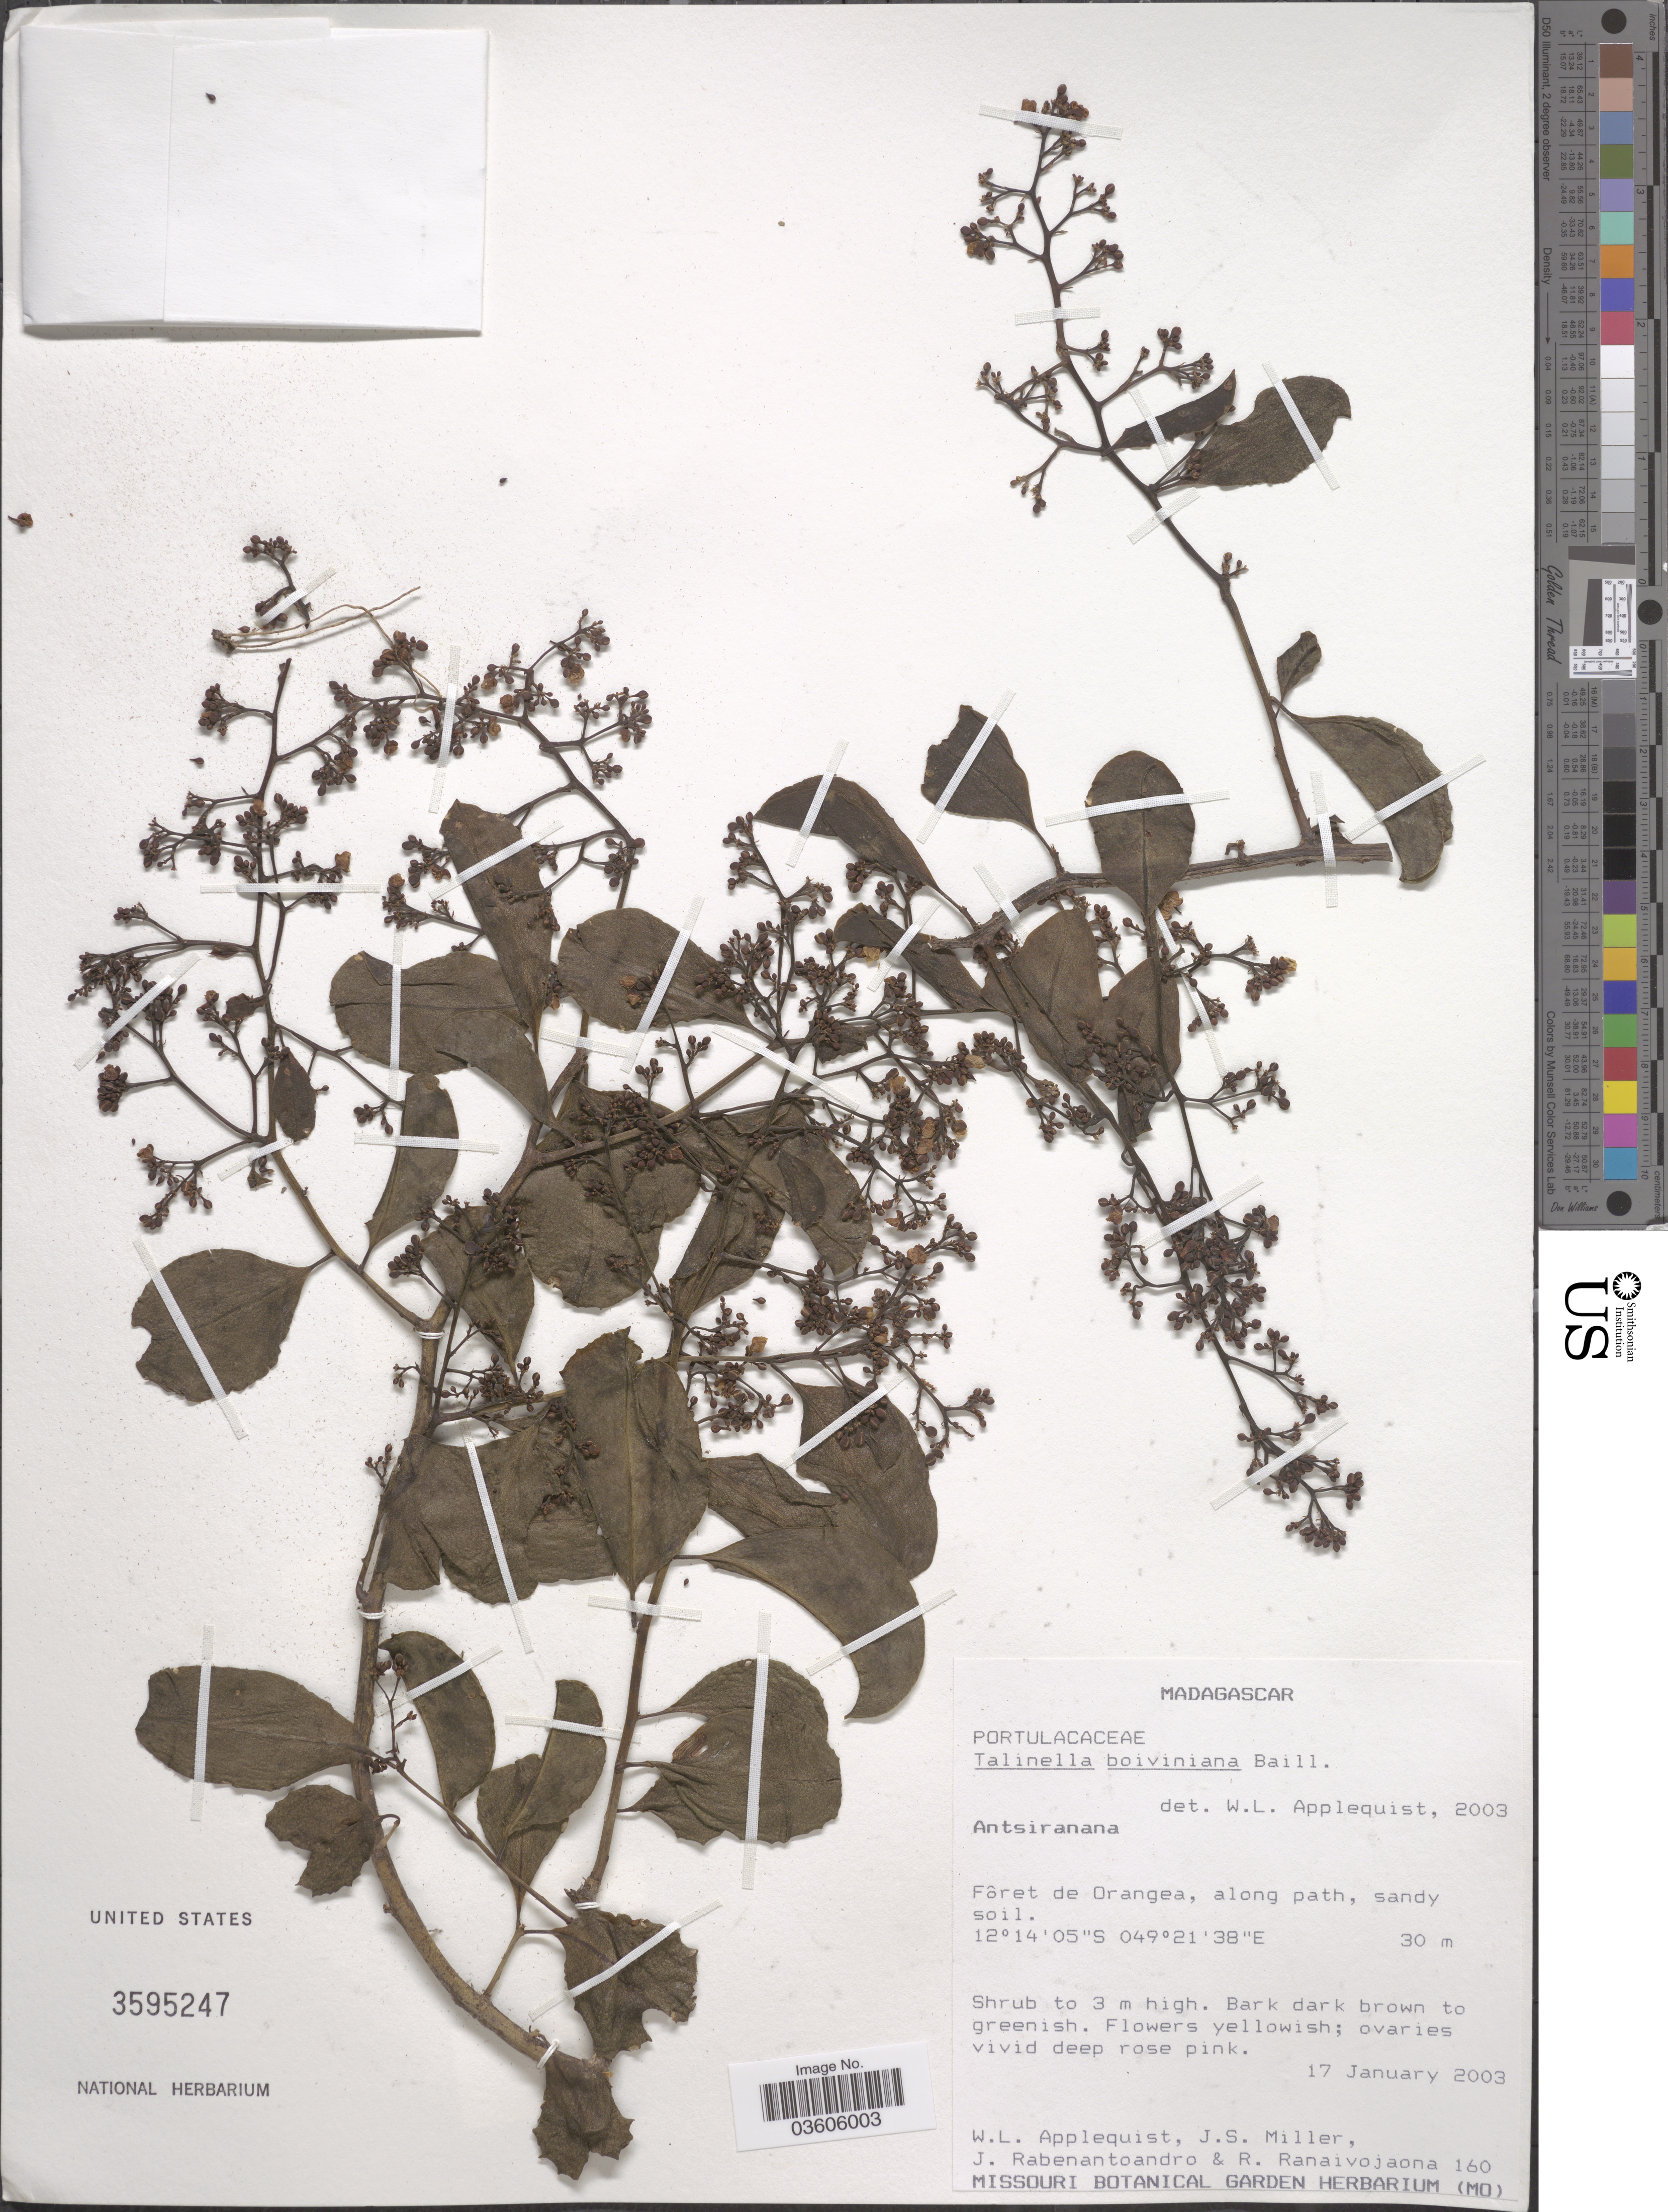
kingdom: Plantae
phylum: Tracheophyta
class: Magnoliopsida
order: Caryophyllales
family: Talinaceae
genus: Talinella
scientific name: Talinella boiviniana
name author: Baill.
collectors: W. Applequist, J. S. Miller, J. Rabenantoandro & R. Ranaivojaona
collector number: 160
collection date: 2003-01-17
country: Madagascar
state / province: Diana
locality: Fôret de Orangea, along path.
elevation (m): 30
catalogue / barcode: US 3595247